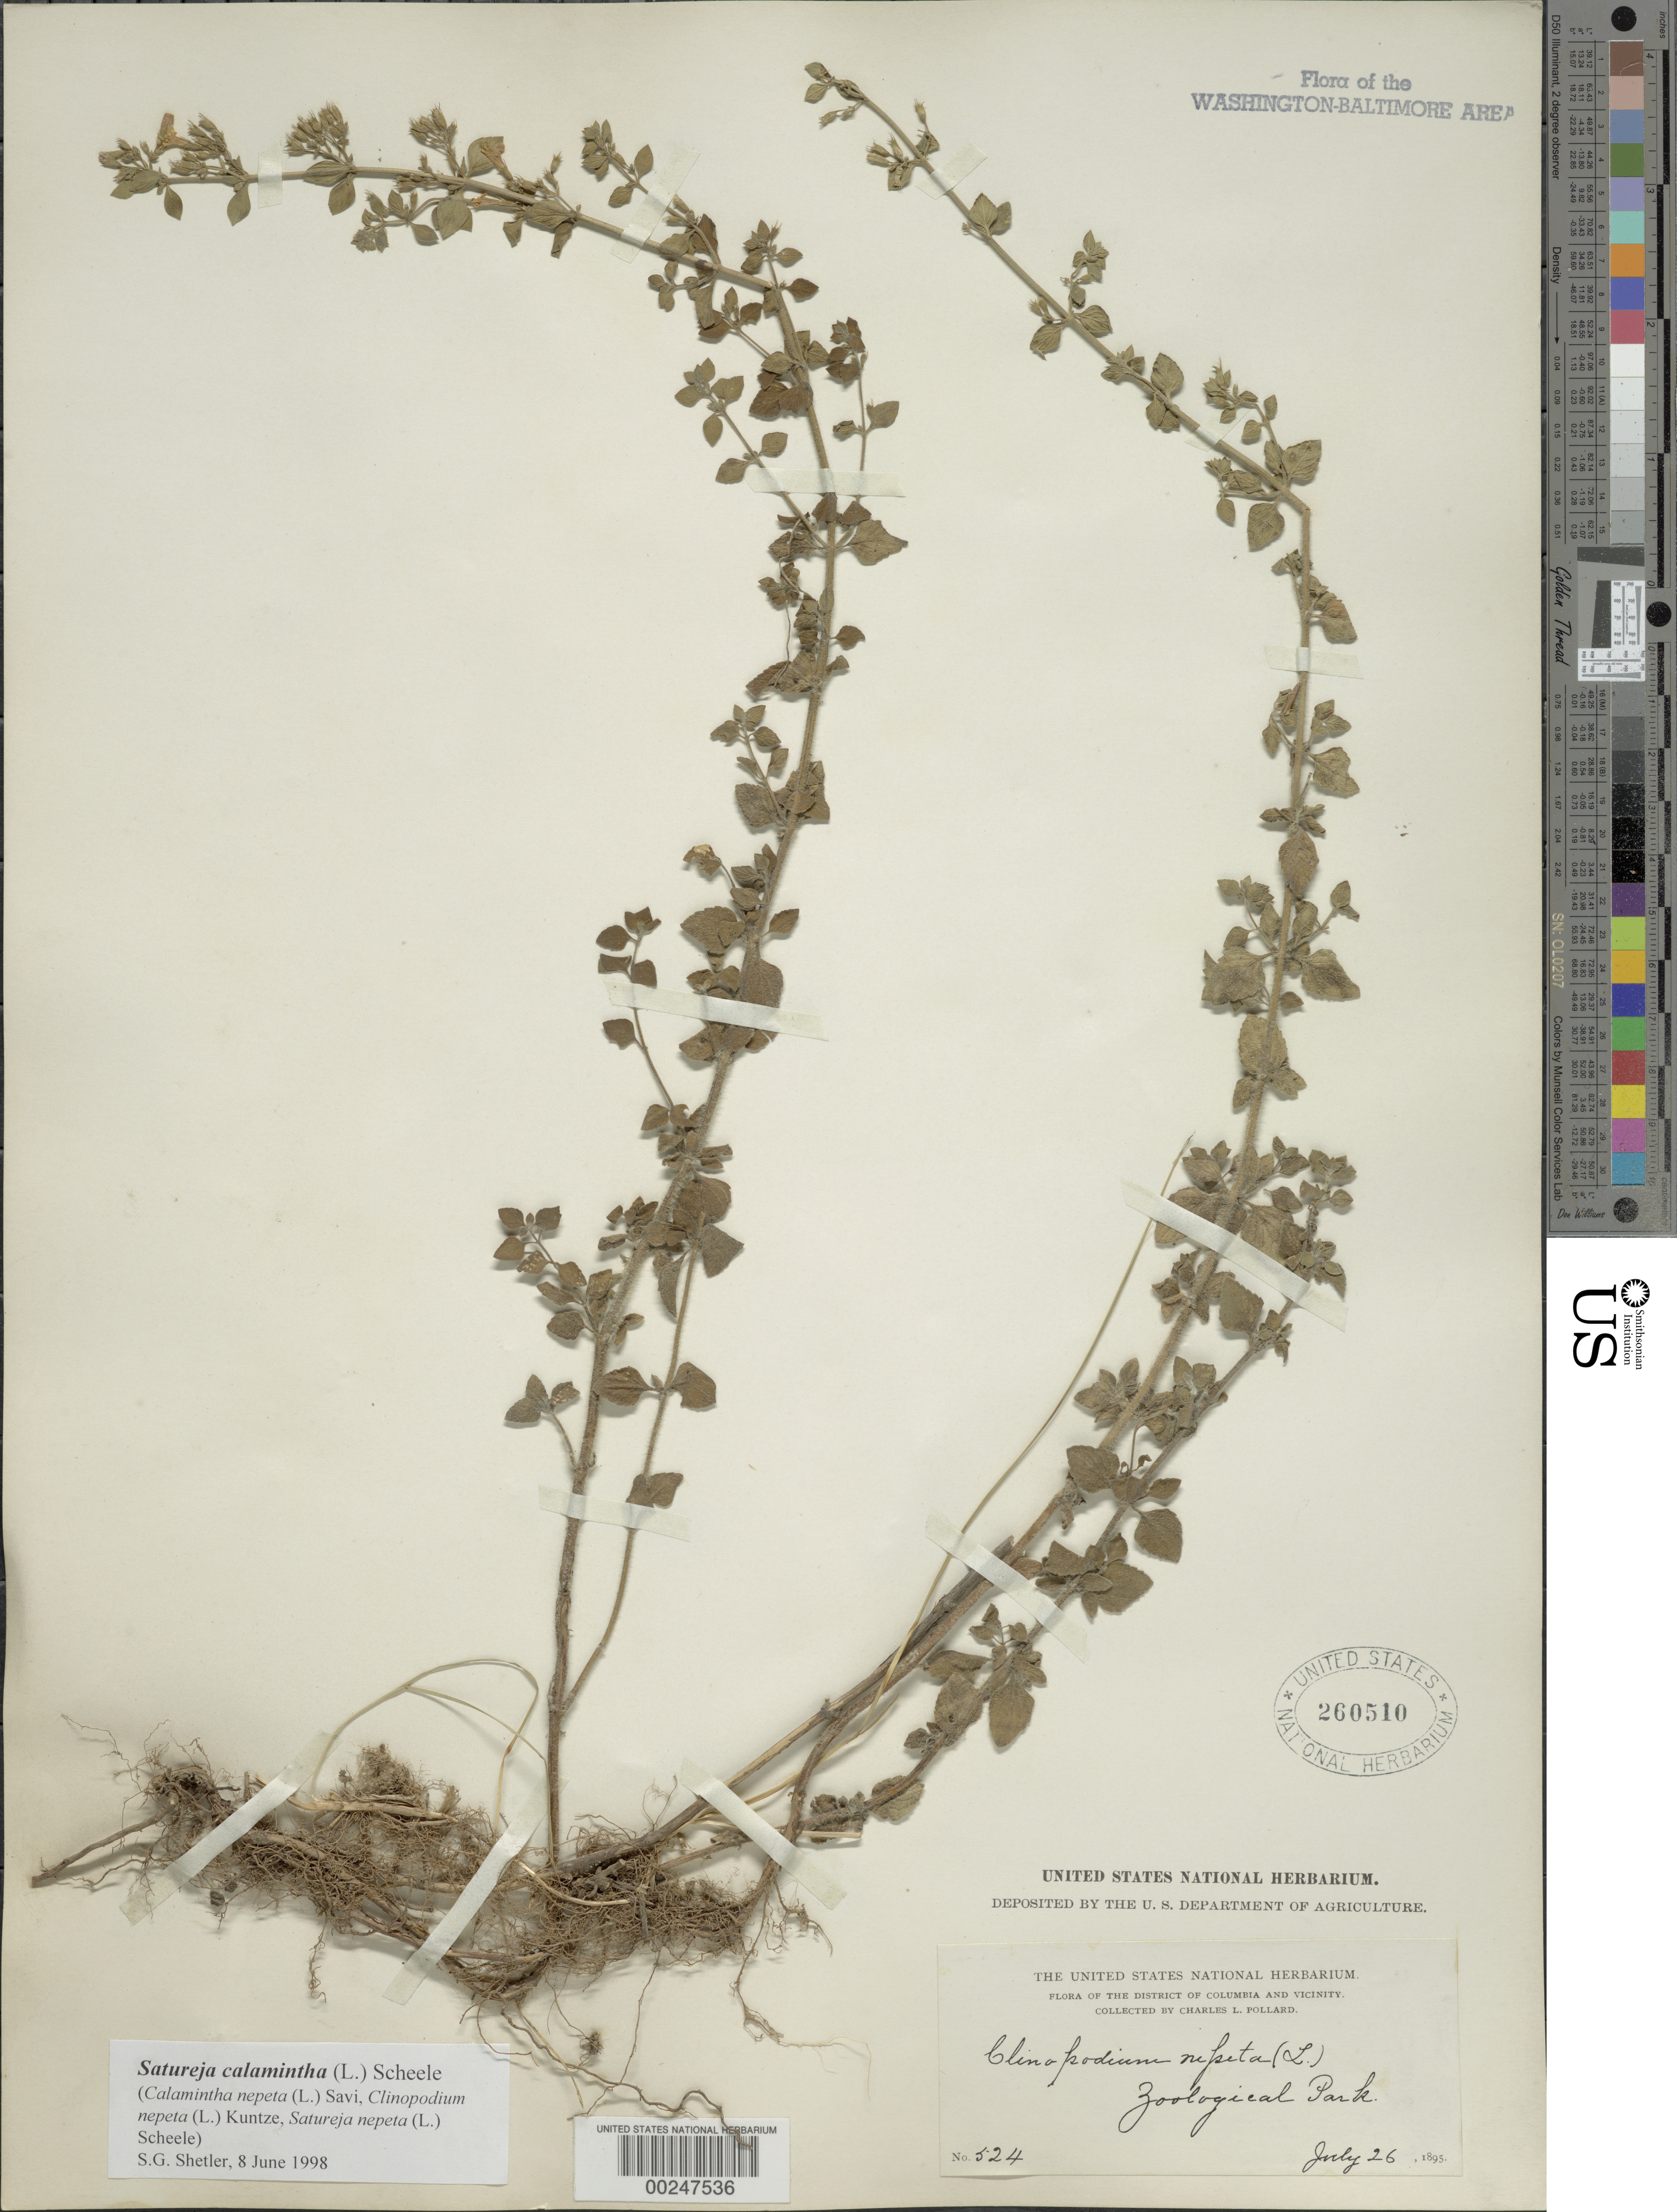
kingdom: Plantae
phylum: Tracheophyta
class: Magnoliopsida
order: Lamiales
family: Lamiaceae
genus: Clinopodium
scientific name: Clinopodium nepeta subsp. glandulosum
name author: (Req.) Govaerts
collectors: C. L. Pollard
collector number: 524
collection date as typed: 26 Jul 1895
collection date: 1895-07-26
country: United States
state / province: District of Columbia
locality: Zoological Park Rock Creek Park and vicinity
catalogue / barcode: US 260510